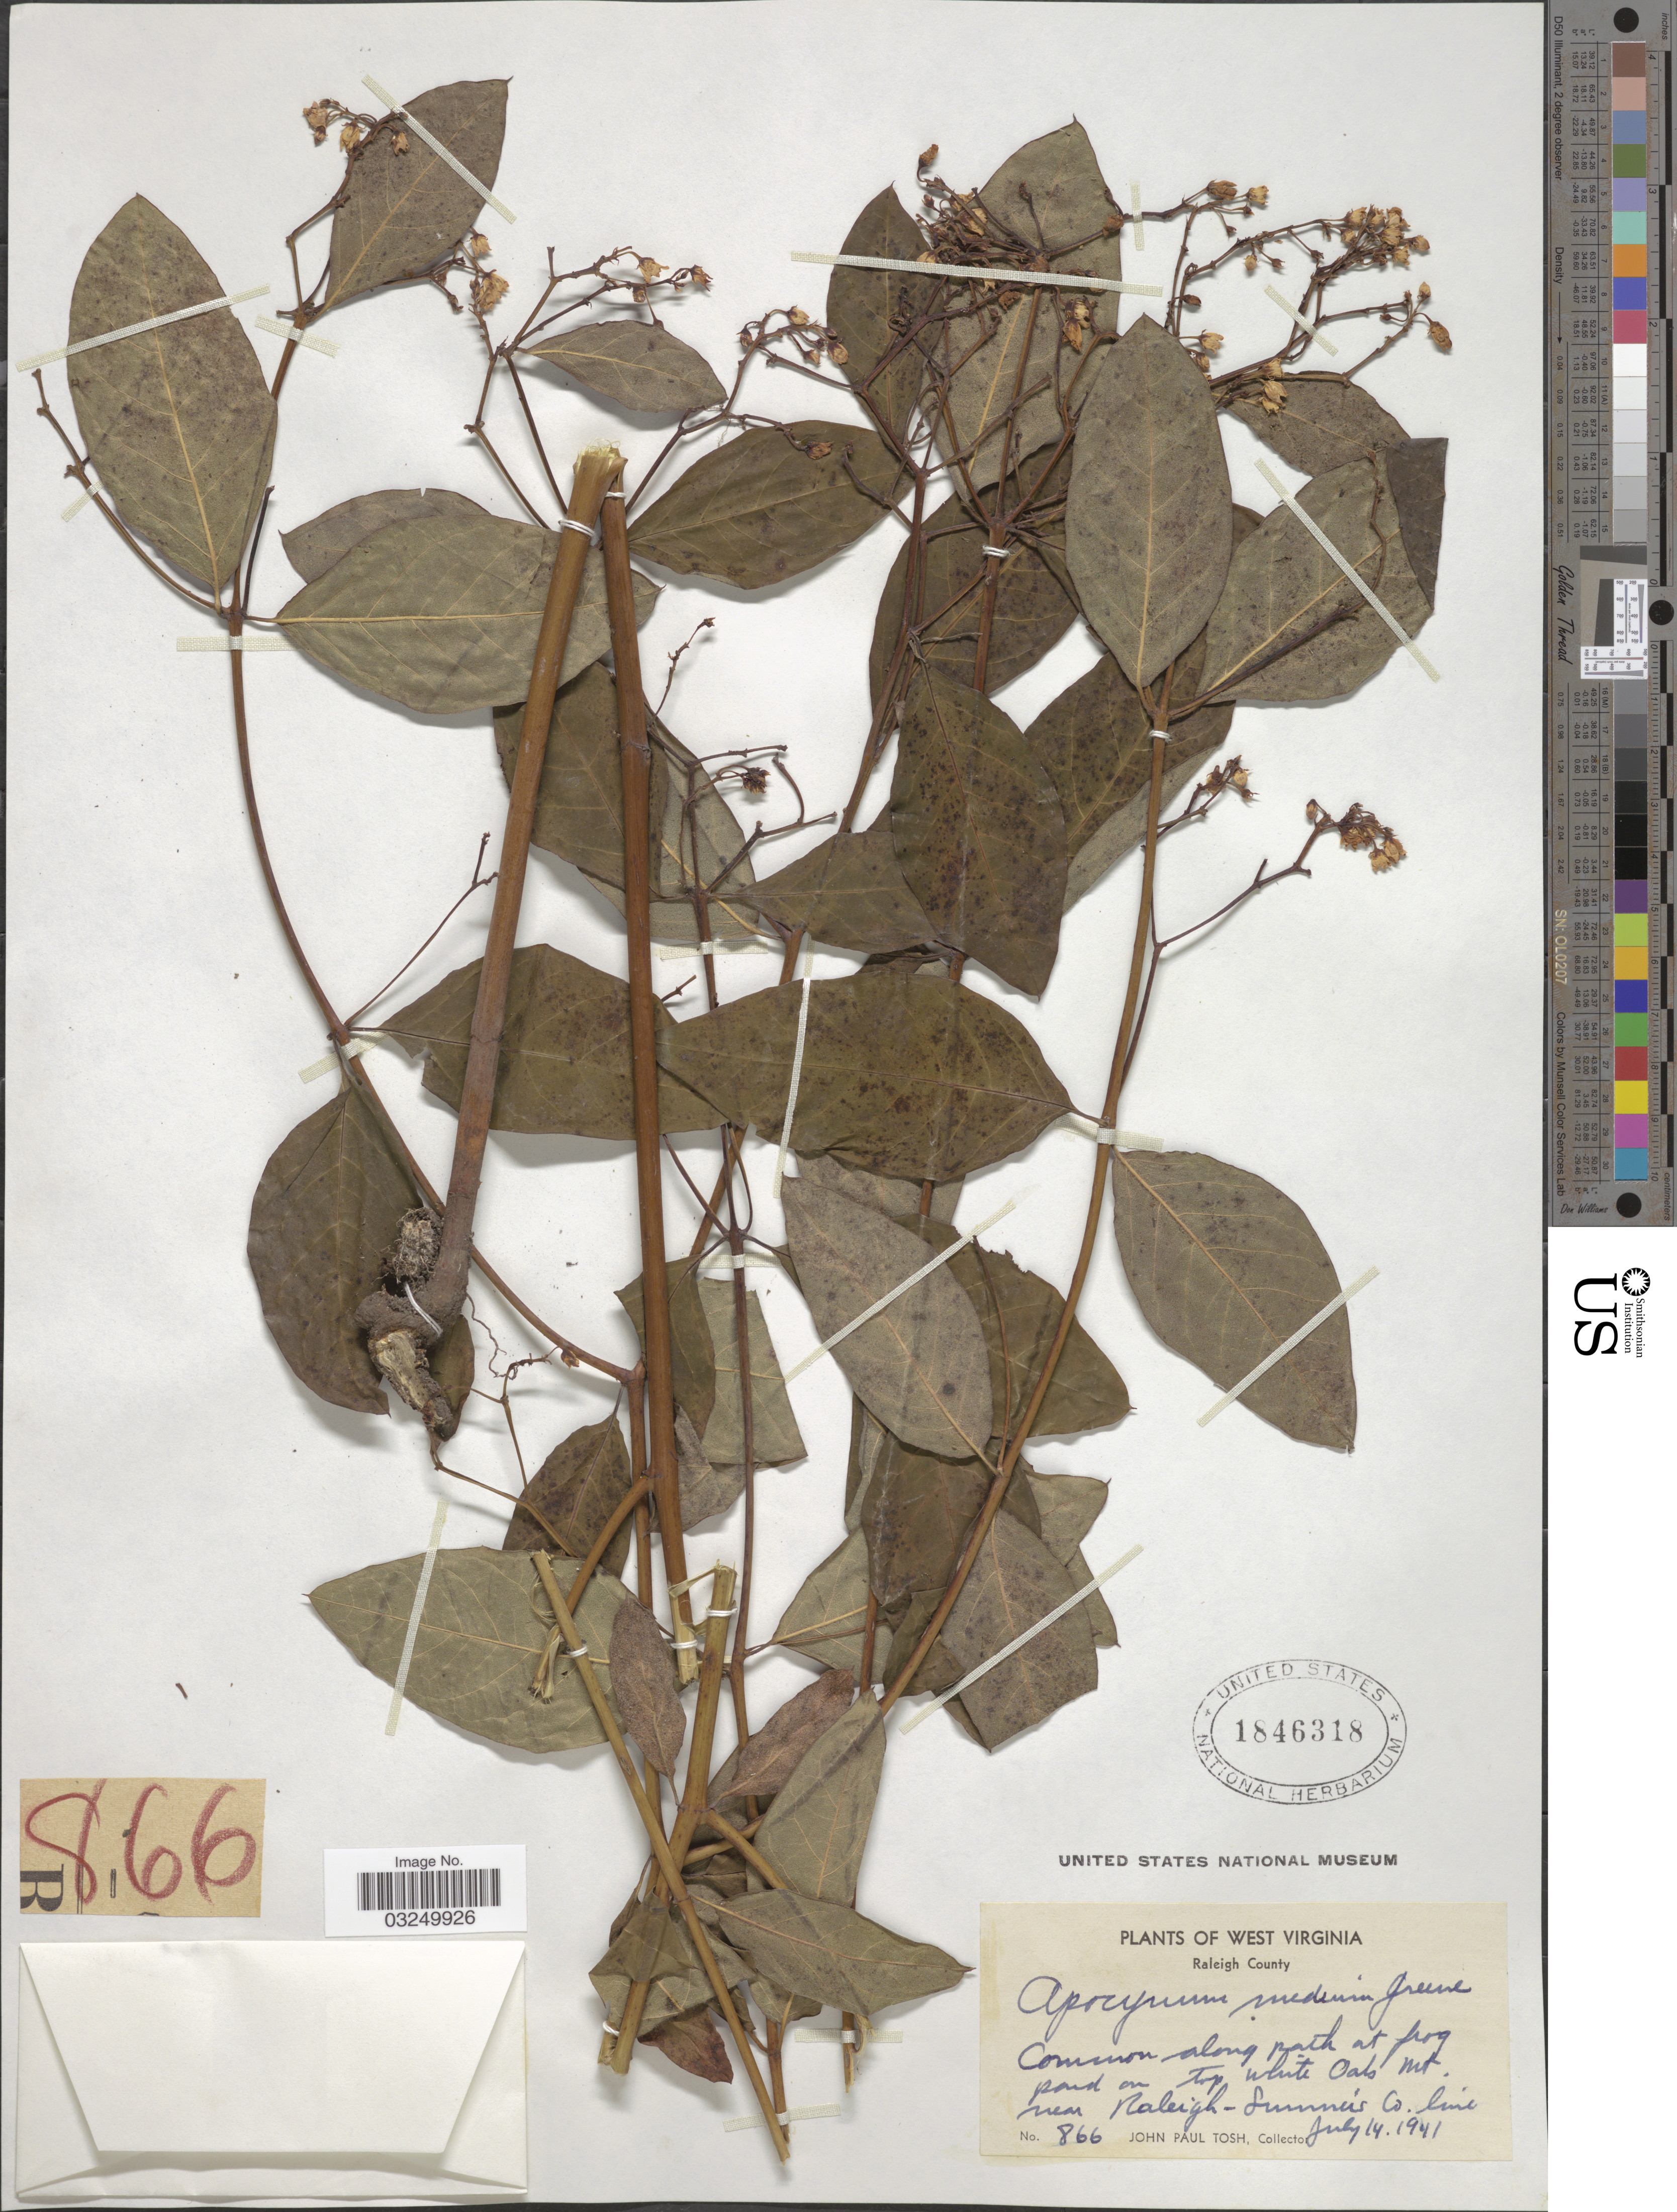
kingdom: Plantae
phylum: Tracheophyta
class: Magnoliopsida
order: Gentianales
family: Apocynaceae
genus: Apocynum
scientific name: Apocynum medium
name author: Greene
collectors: J. Tosh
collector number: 866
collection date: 1941-07-14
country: United States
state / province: West Virginia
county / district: Raleigh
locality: Raleigh County. Along path at frog pond on top White Oak Mt. near Raleigh-Summer's Co.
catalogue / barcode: US 1846318